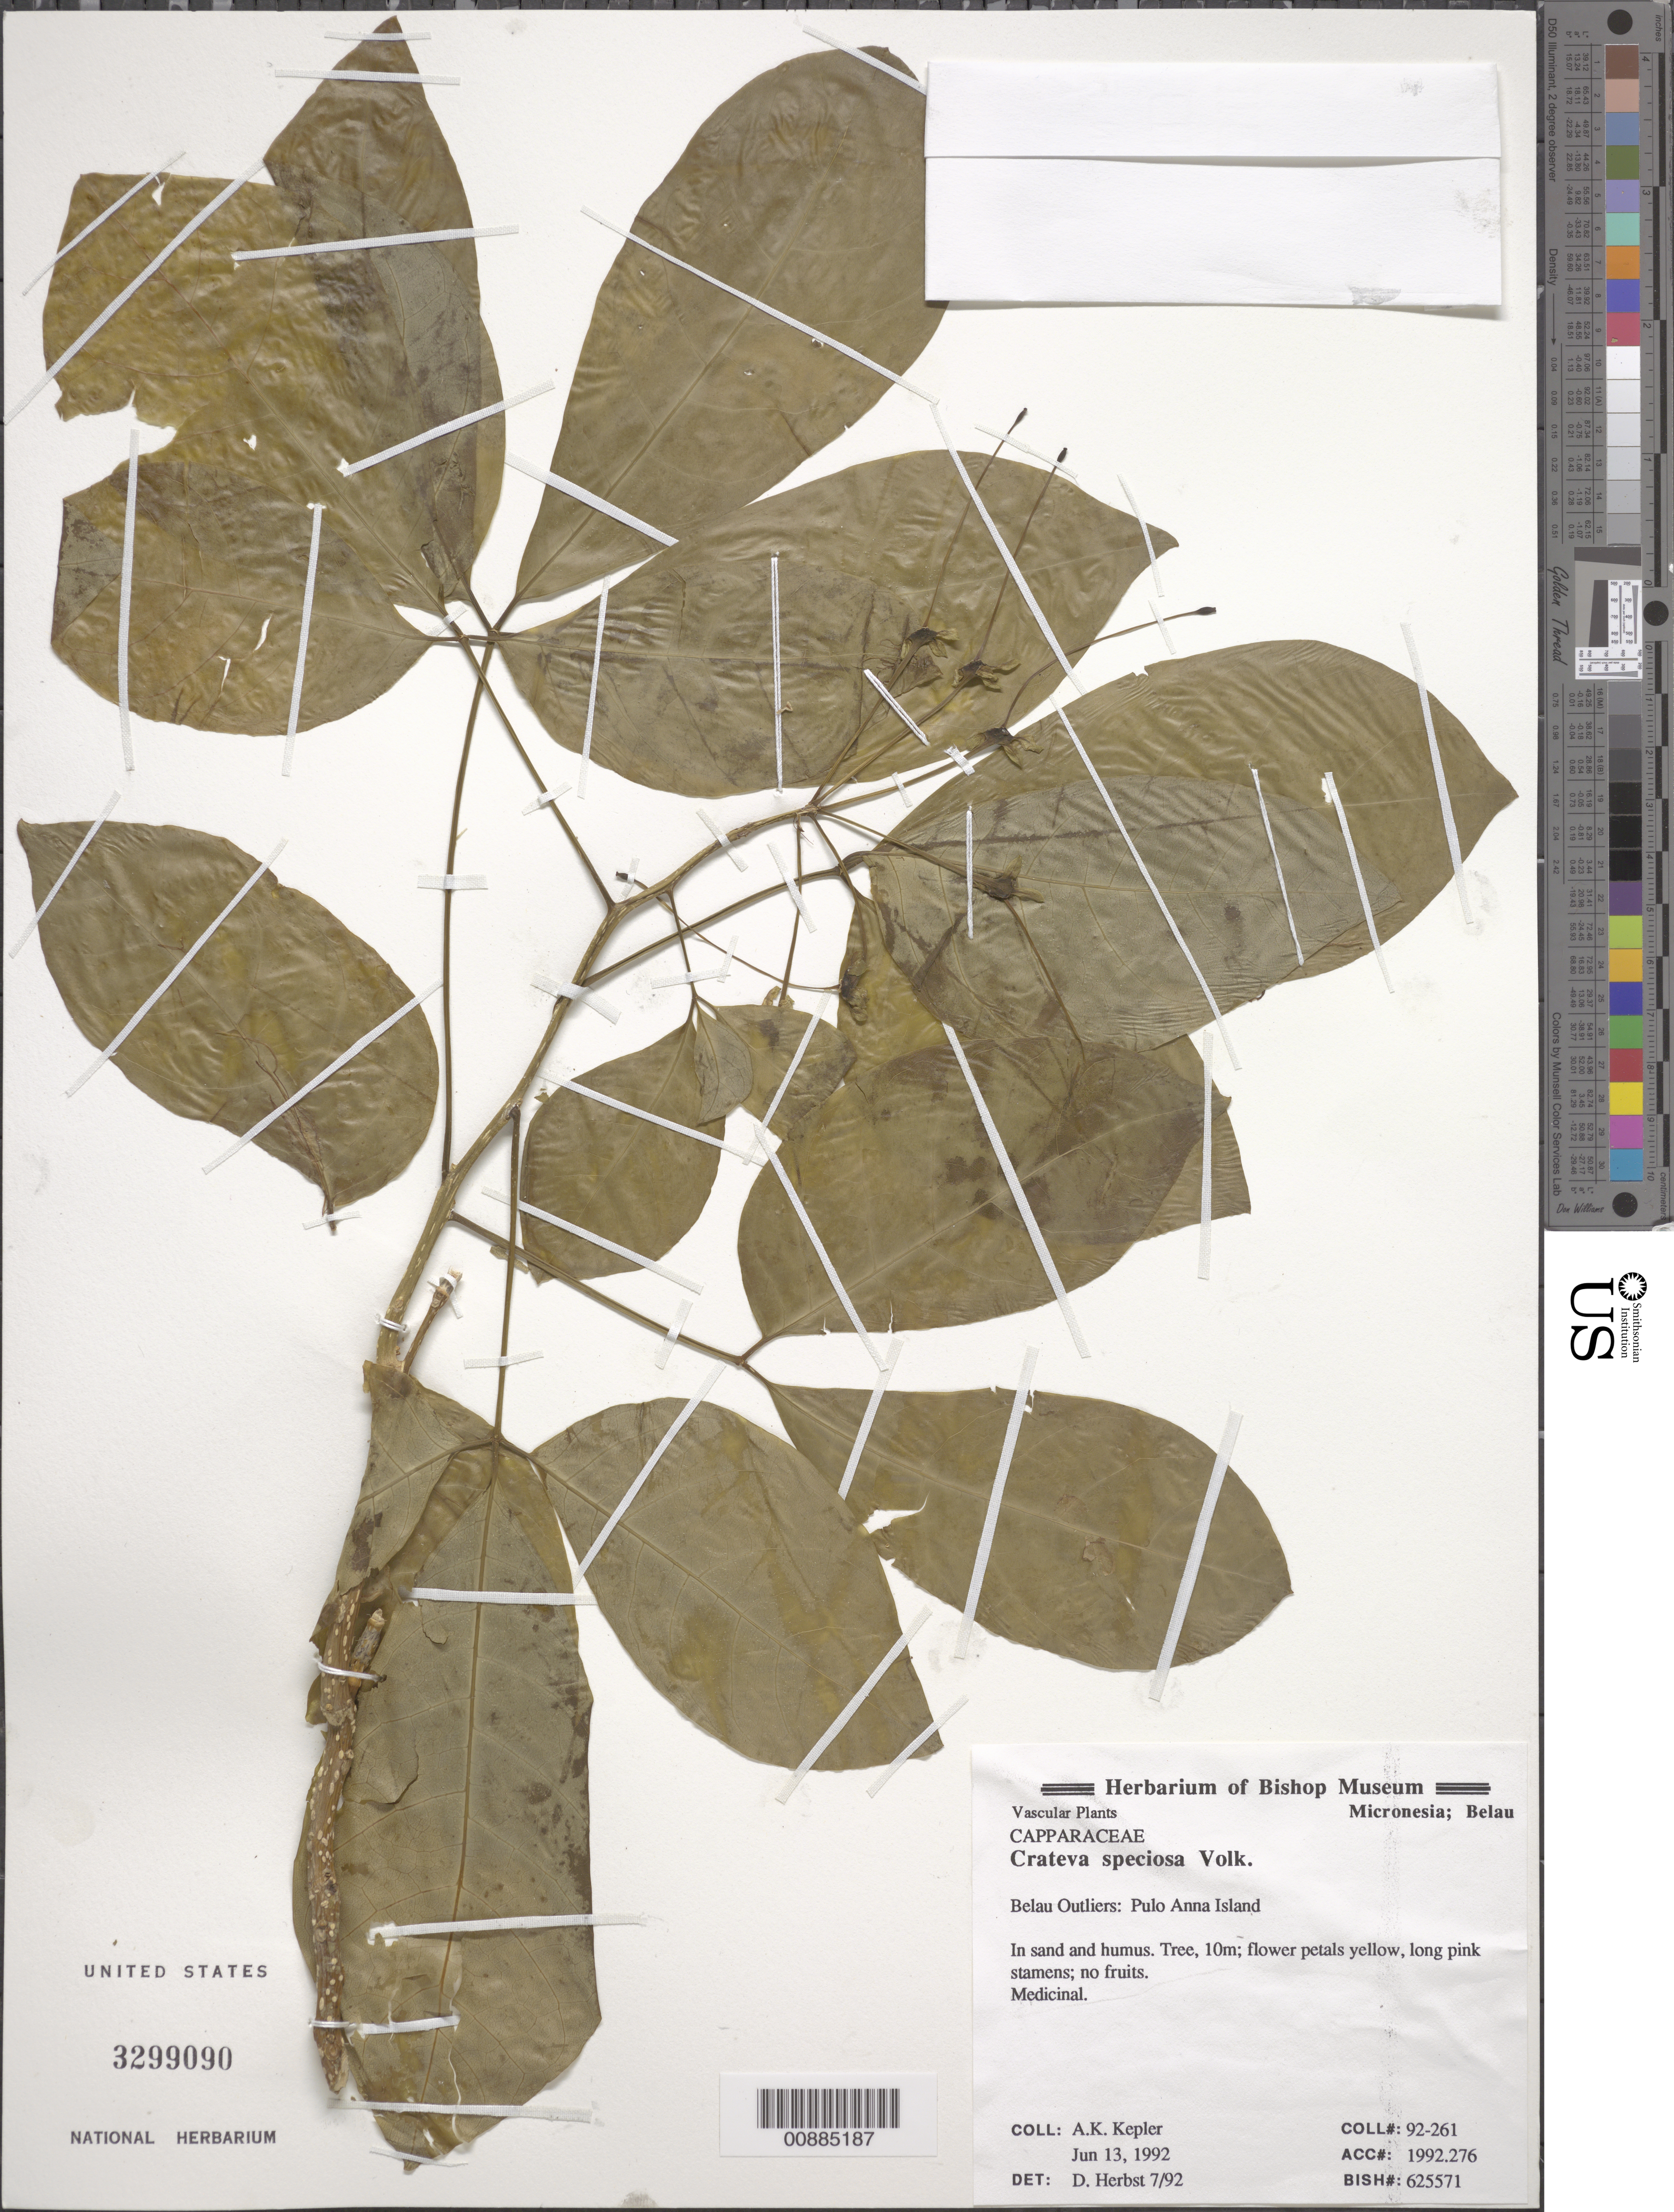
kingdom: Plantae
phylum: Tracheophyta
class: Magnoliopsida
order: Brassicales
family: Capparaceae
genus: Crateva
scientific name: Crateva speciosa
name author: Volkens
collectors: A. K. Kepler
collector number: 92261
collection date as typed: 13 Jun 1992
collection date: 1992-06-13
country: Palau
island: Pulo Anna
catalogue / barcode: US 3299090